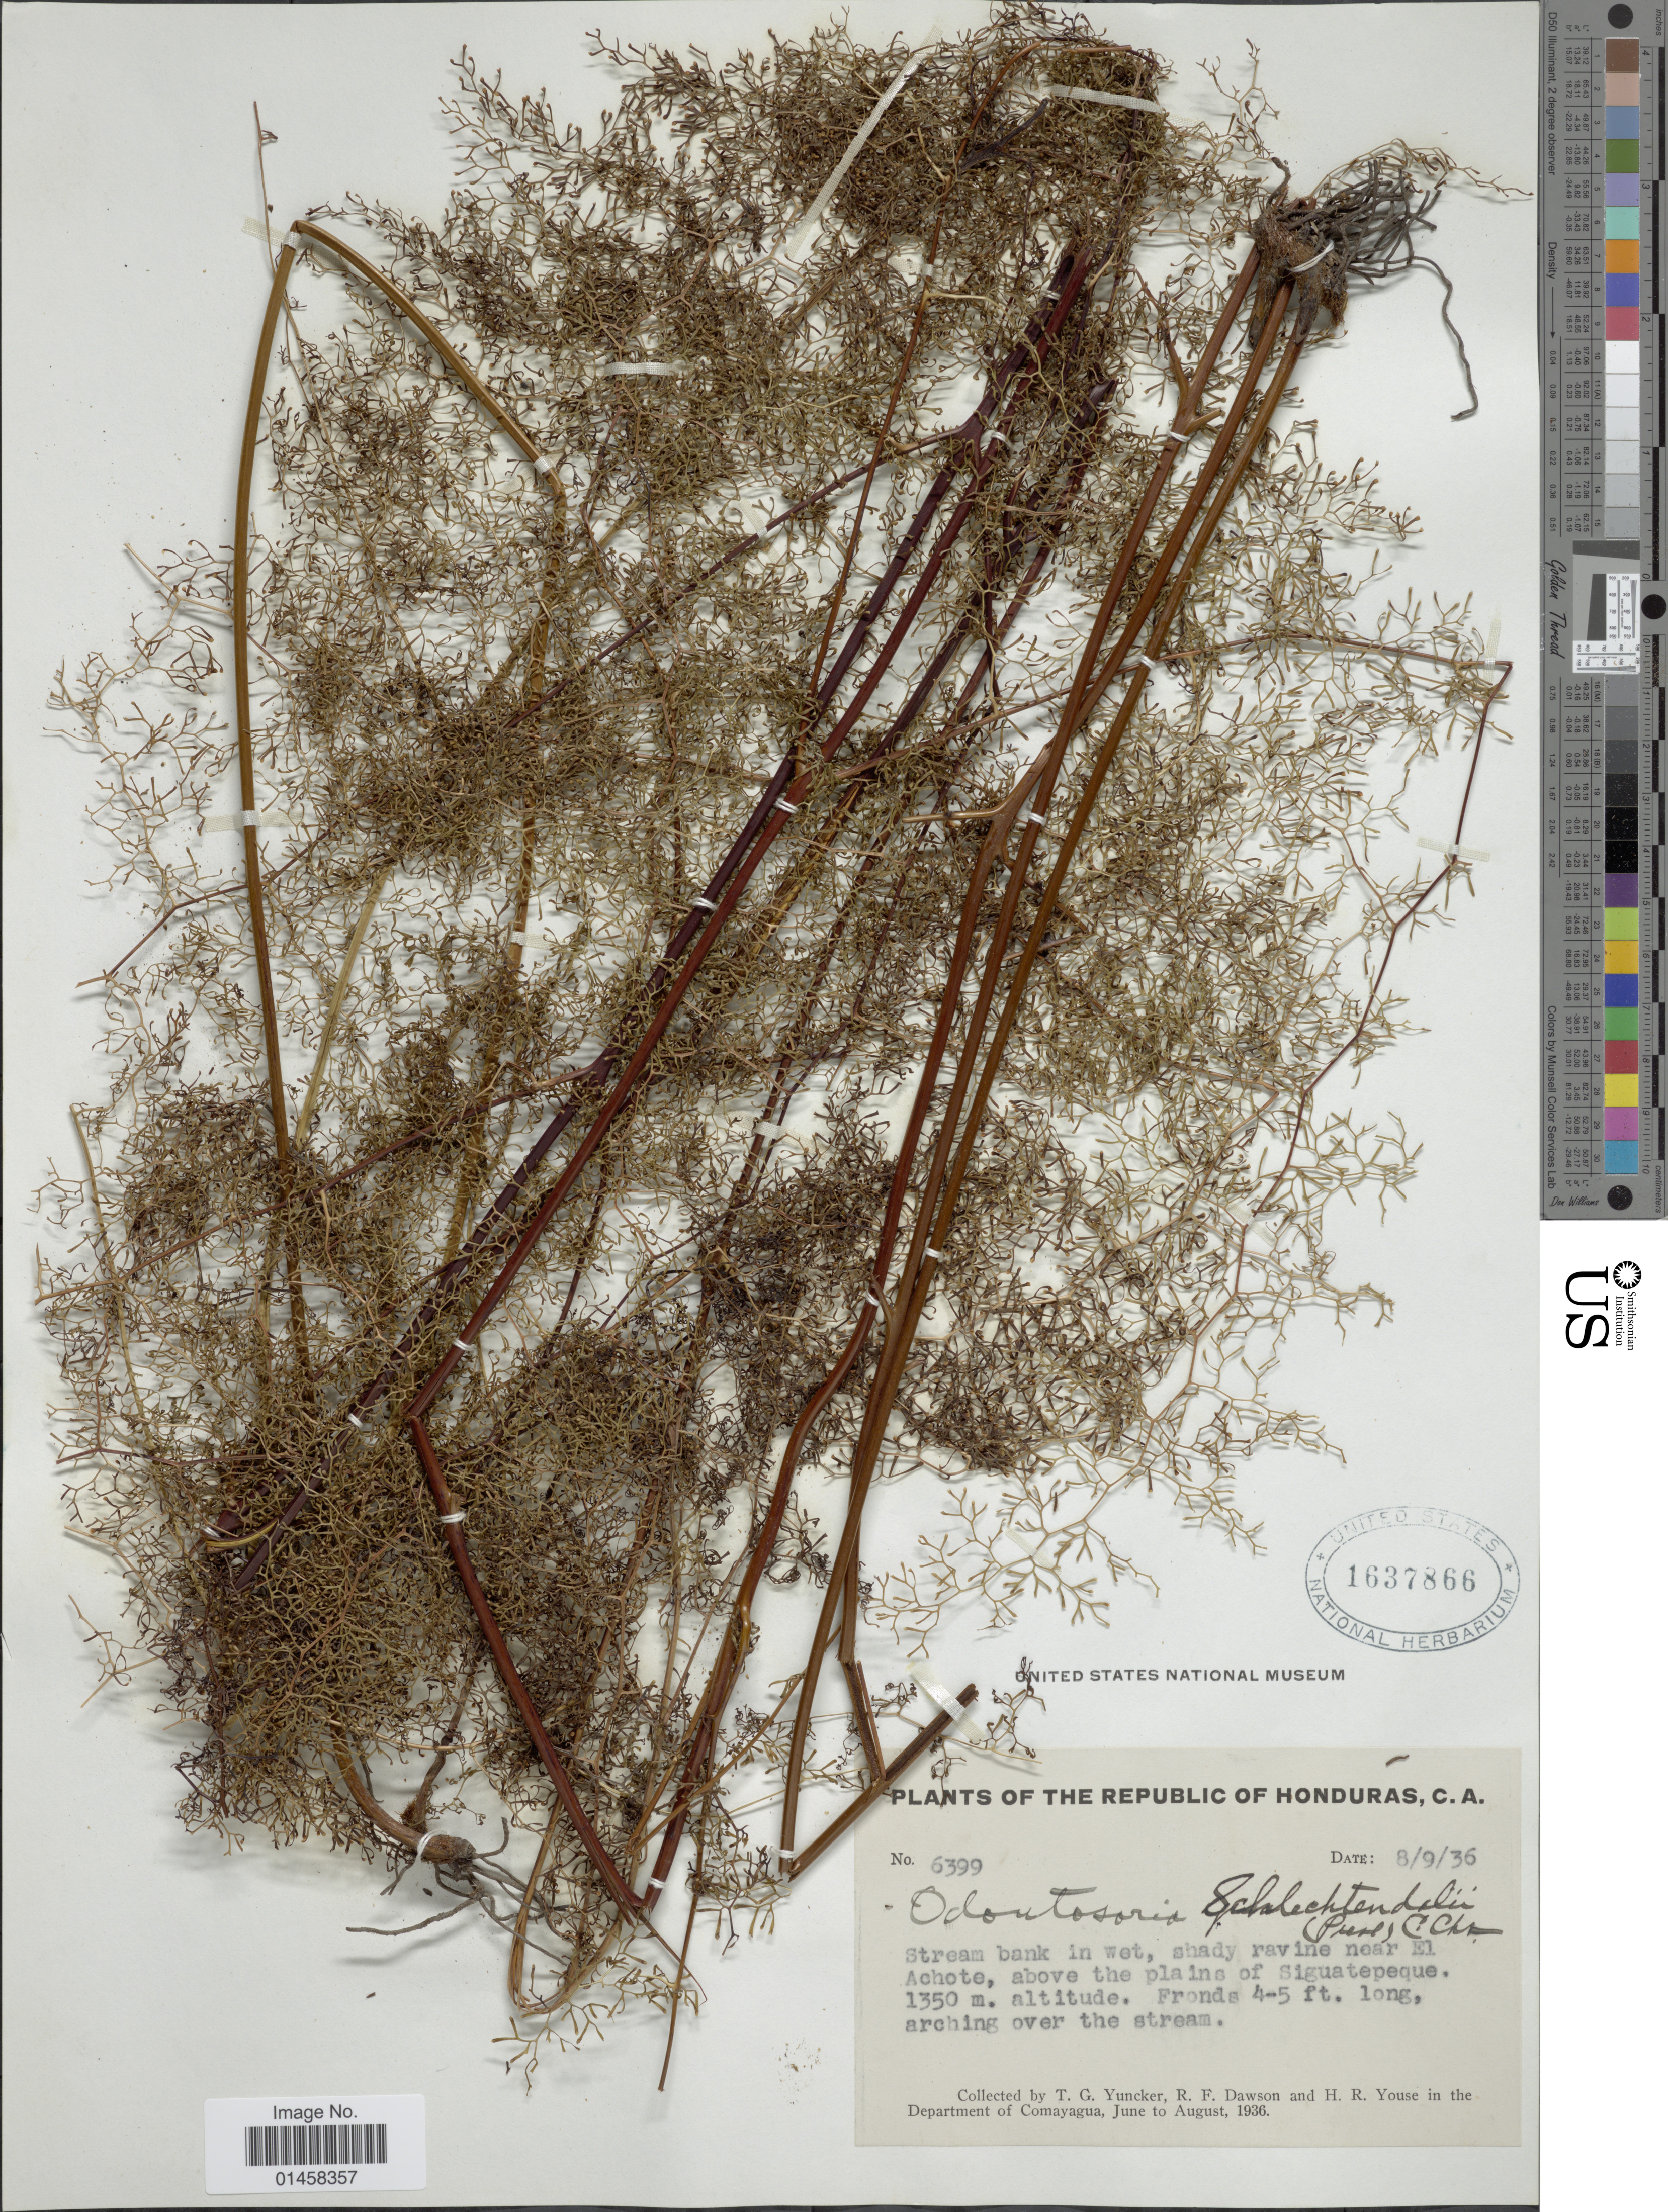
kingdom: Plantae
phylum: Tracheophyta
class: Polypodiopsida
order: Polypodiales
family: Lindsaeaceae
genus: Odontosoria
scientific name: Odontosoria schlechtendalii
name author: (C. Presl) C. Chr.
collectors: T. G. Yuncker, R. F. Dawson & H. Youse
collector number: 6399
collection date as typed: Transcribed d/m/y: 8/9/36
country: Honduras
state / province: Comayagua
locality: Stream bank in wet, shady ravine near El Achote, above the plains of Siguatepeque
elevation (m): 1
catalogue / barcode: US 1637866